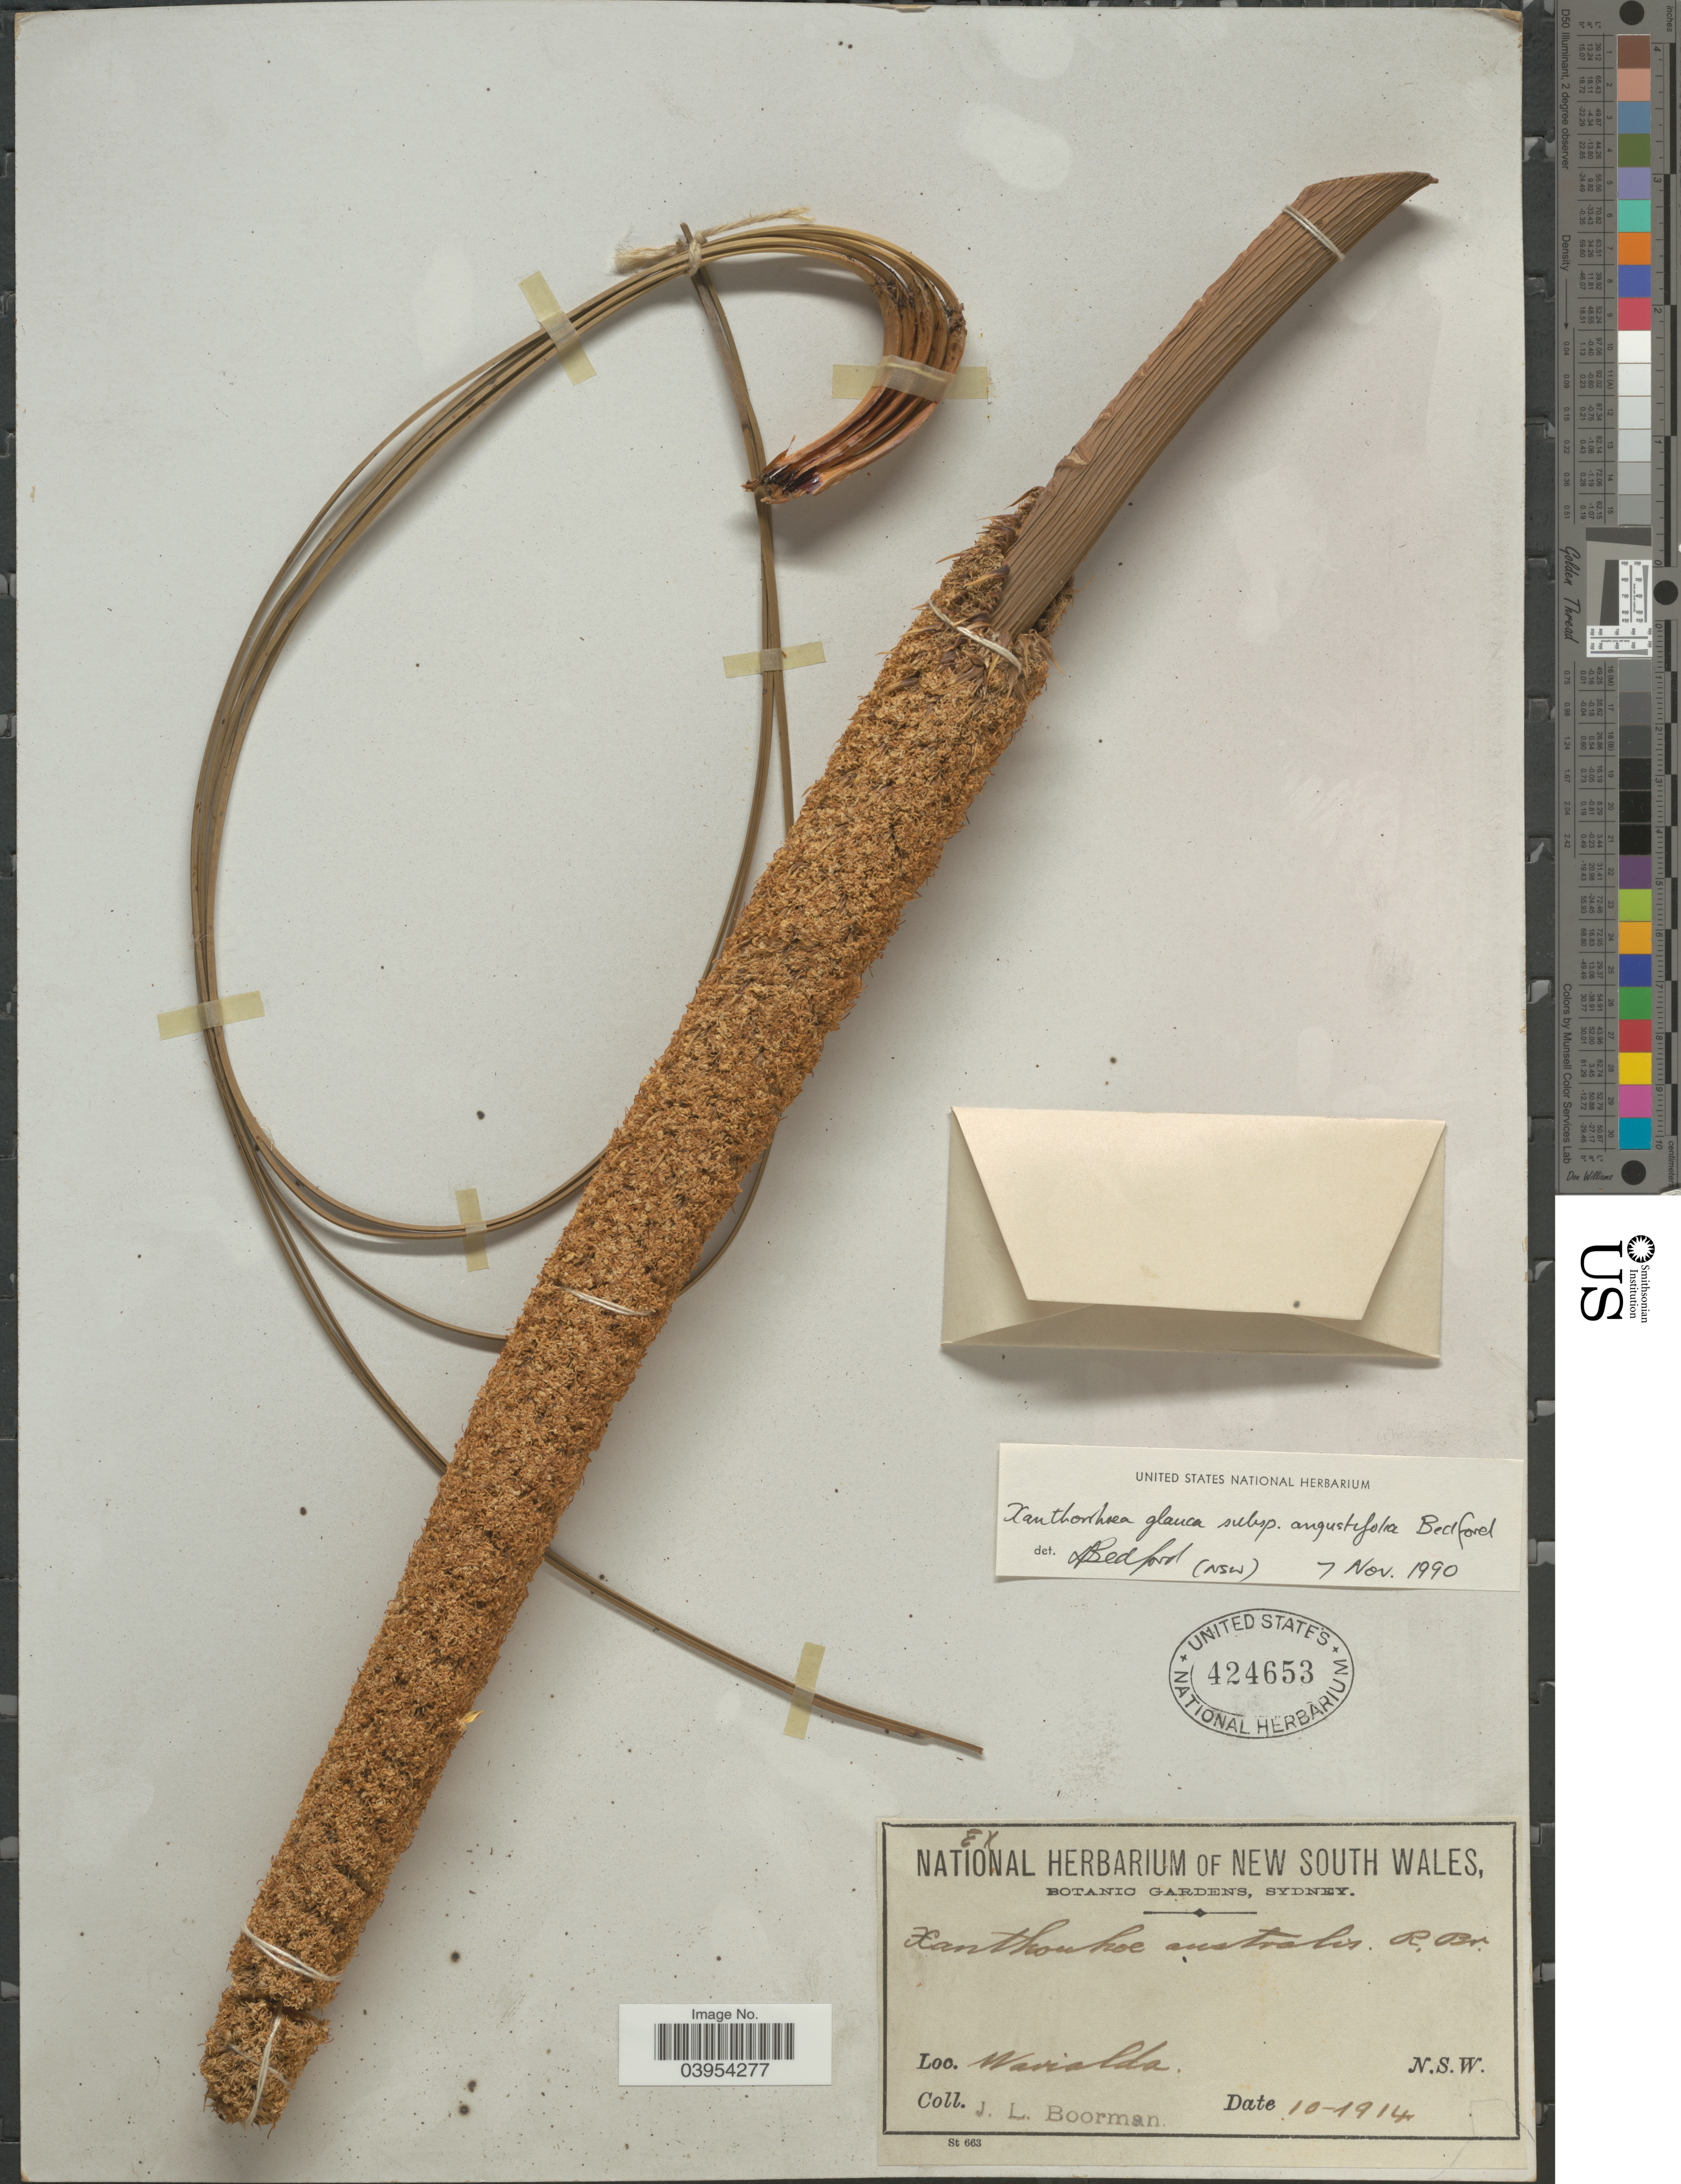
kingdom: Plantae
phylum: Tracheophyta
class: Liliopsida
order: Asparagales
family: Asphodelaceae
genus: Xanthorrhoea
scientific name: Xanthorrhoea glauca subsp. angustifolia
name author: D.J.Bedford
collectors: J. Boorman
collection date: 1914-10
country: Australia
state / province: New South Wales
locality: Warialda.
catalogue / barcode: US 424653